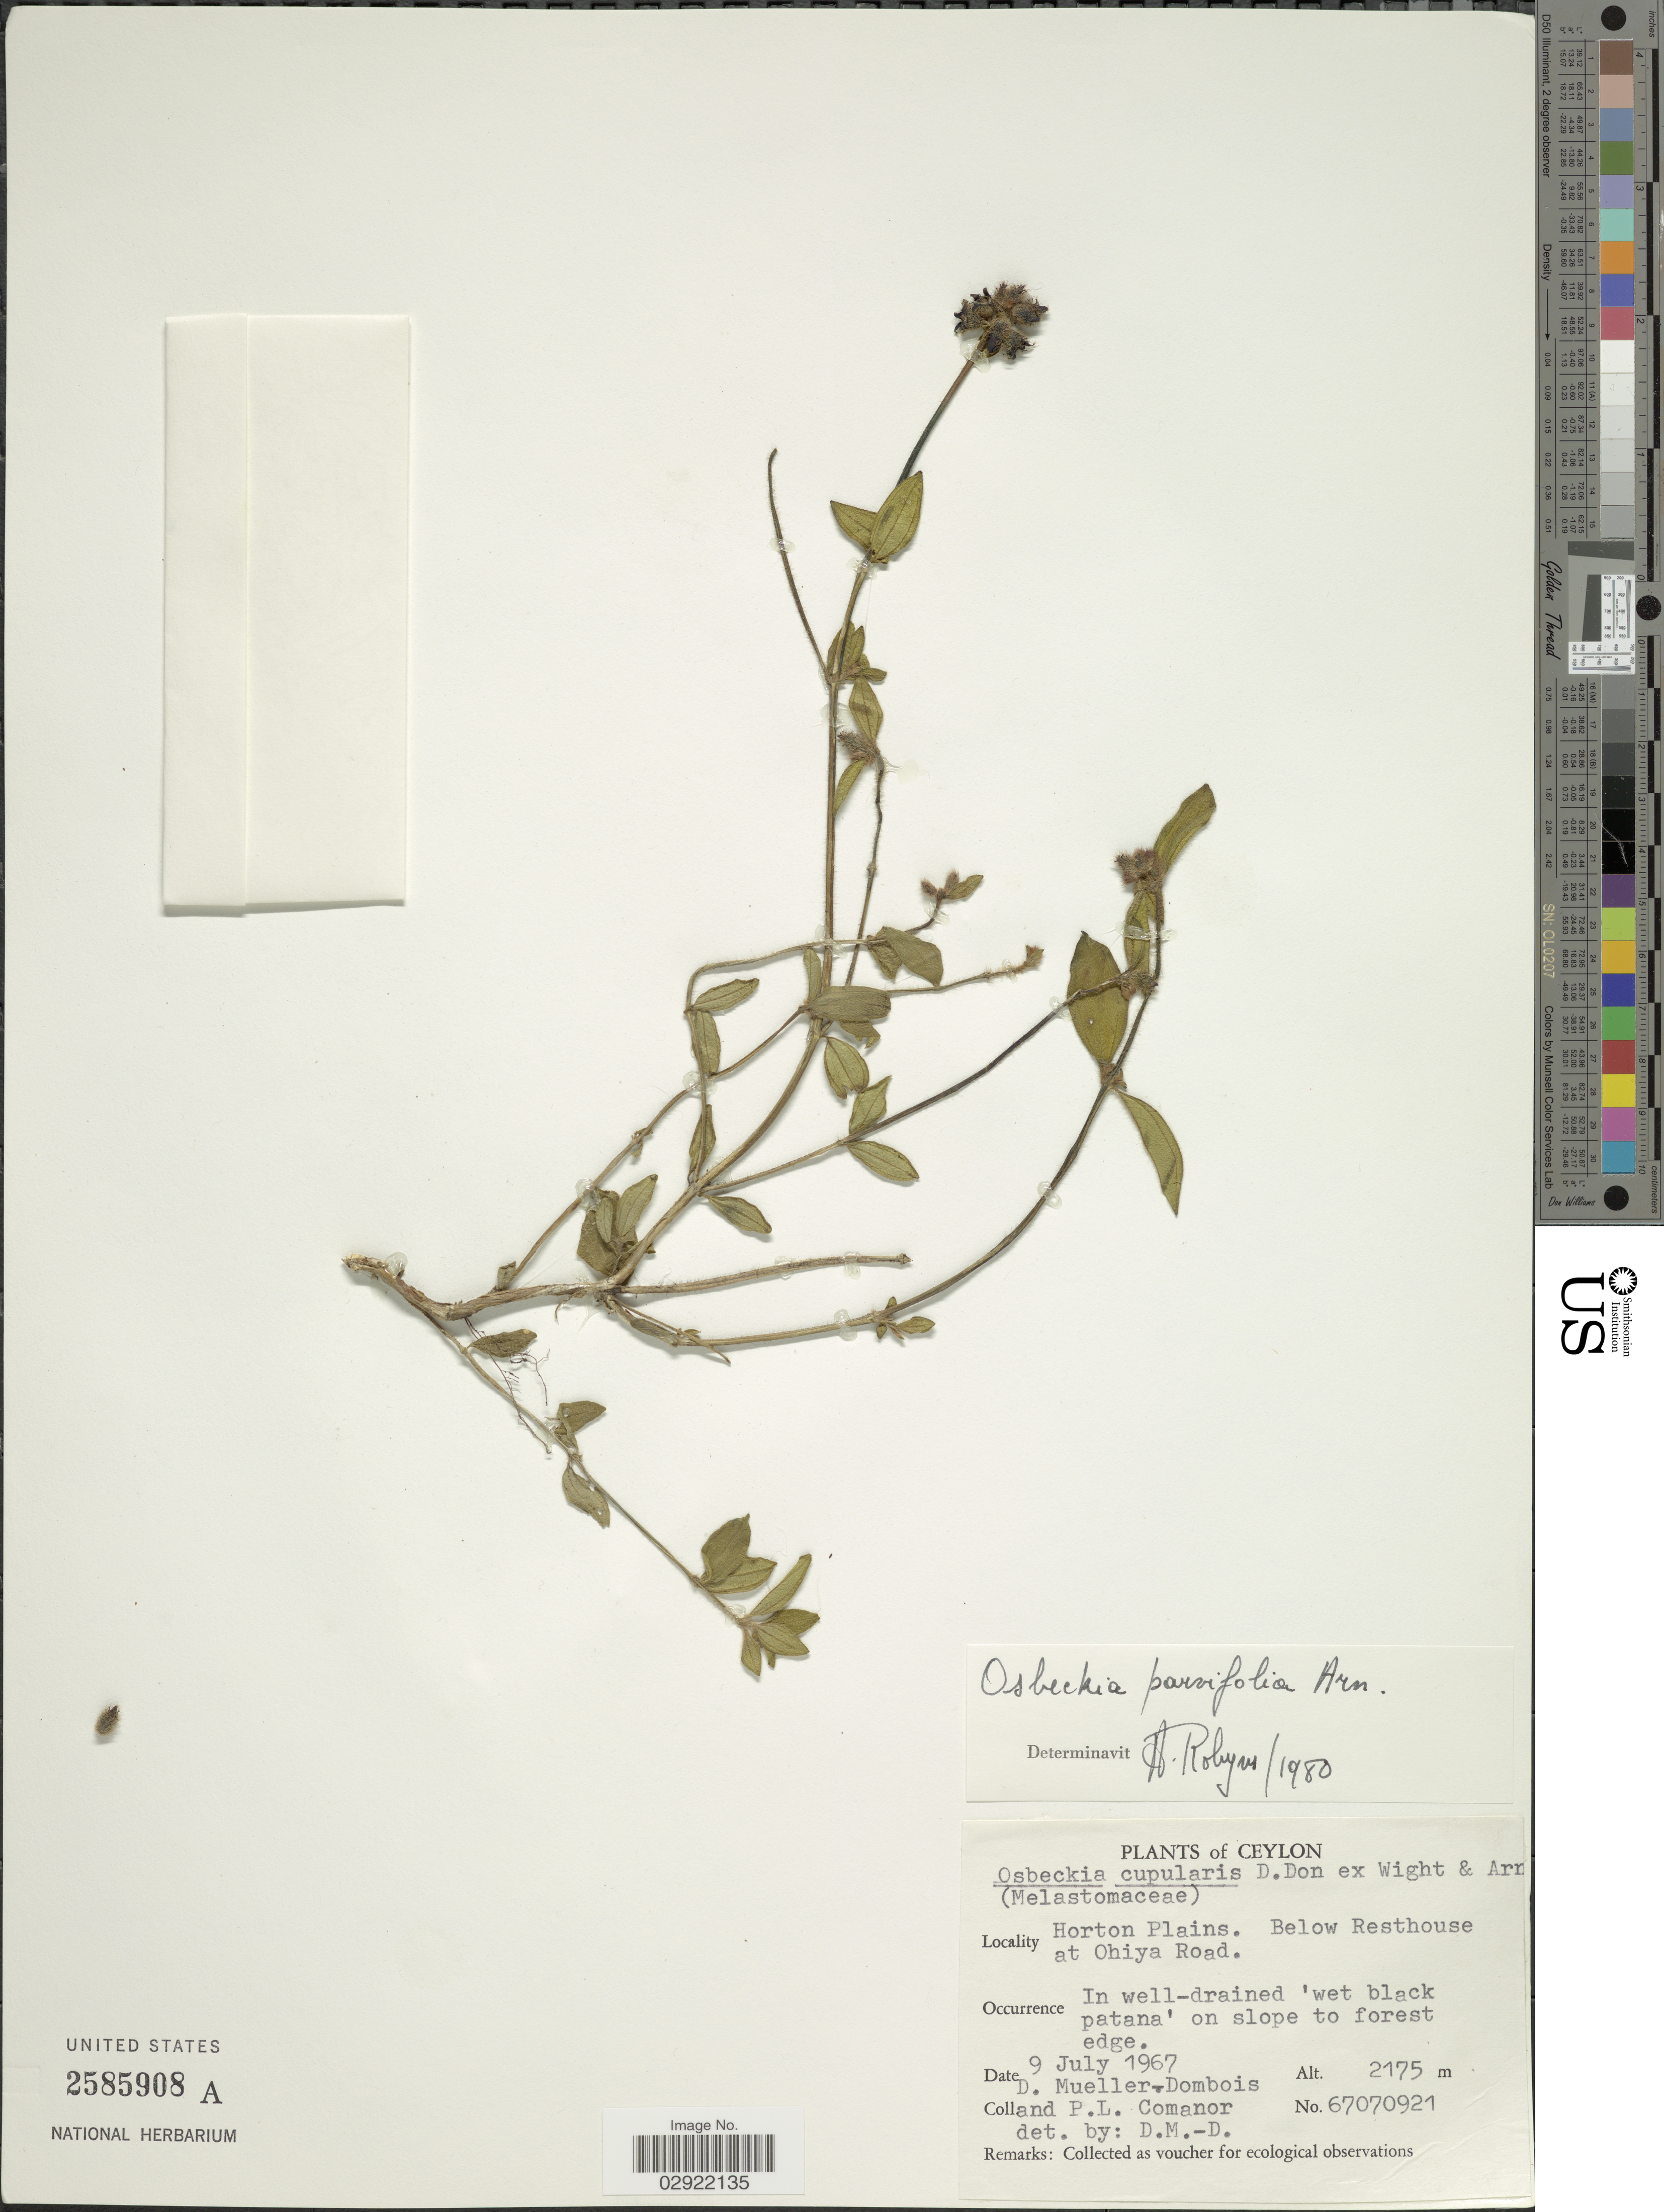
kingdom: Plantae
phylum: Tracheophyta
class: Magnoliopsida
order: Myrtales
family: Melastomataceae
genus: Osbeckia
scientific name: Osbeckia parvifolia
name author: Arn.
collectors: D. Mueller-Dombois & P. Comanor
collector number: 67070921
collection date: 1967-07-09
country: Sri Lanka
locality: Ceylon. Horton Plains. Below Resthouse at Ohiya Road.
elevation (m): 2175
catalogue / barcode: US 2585908A